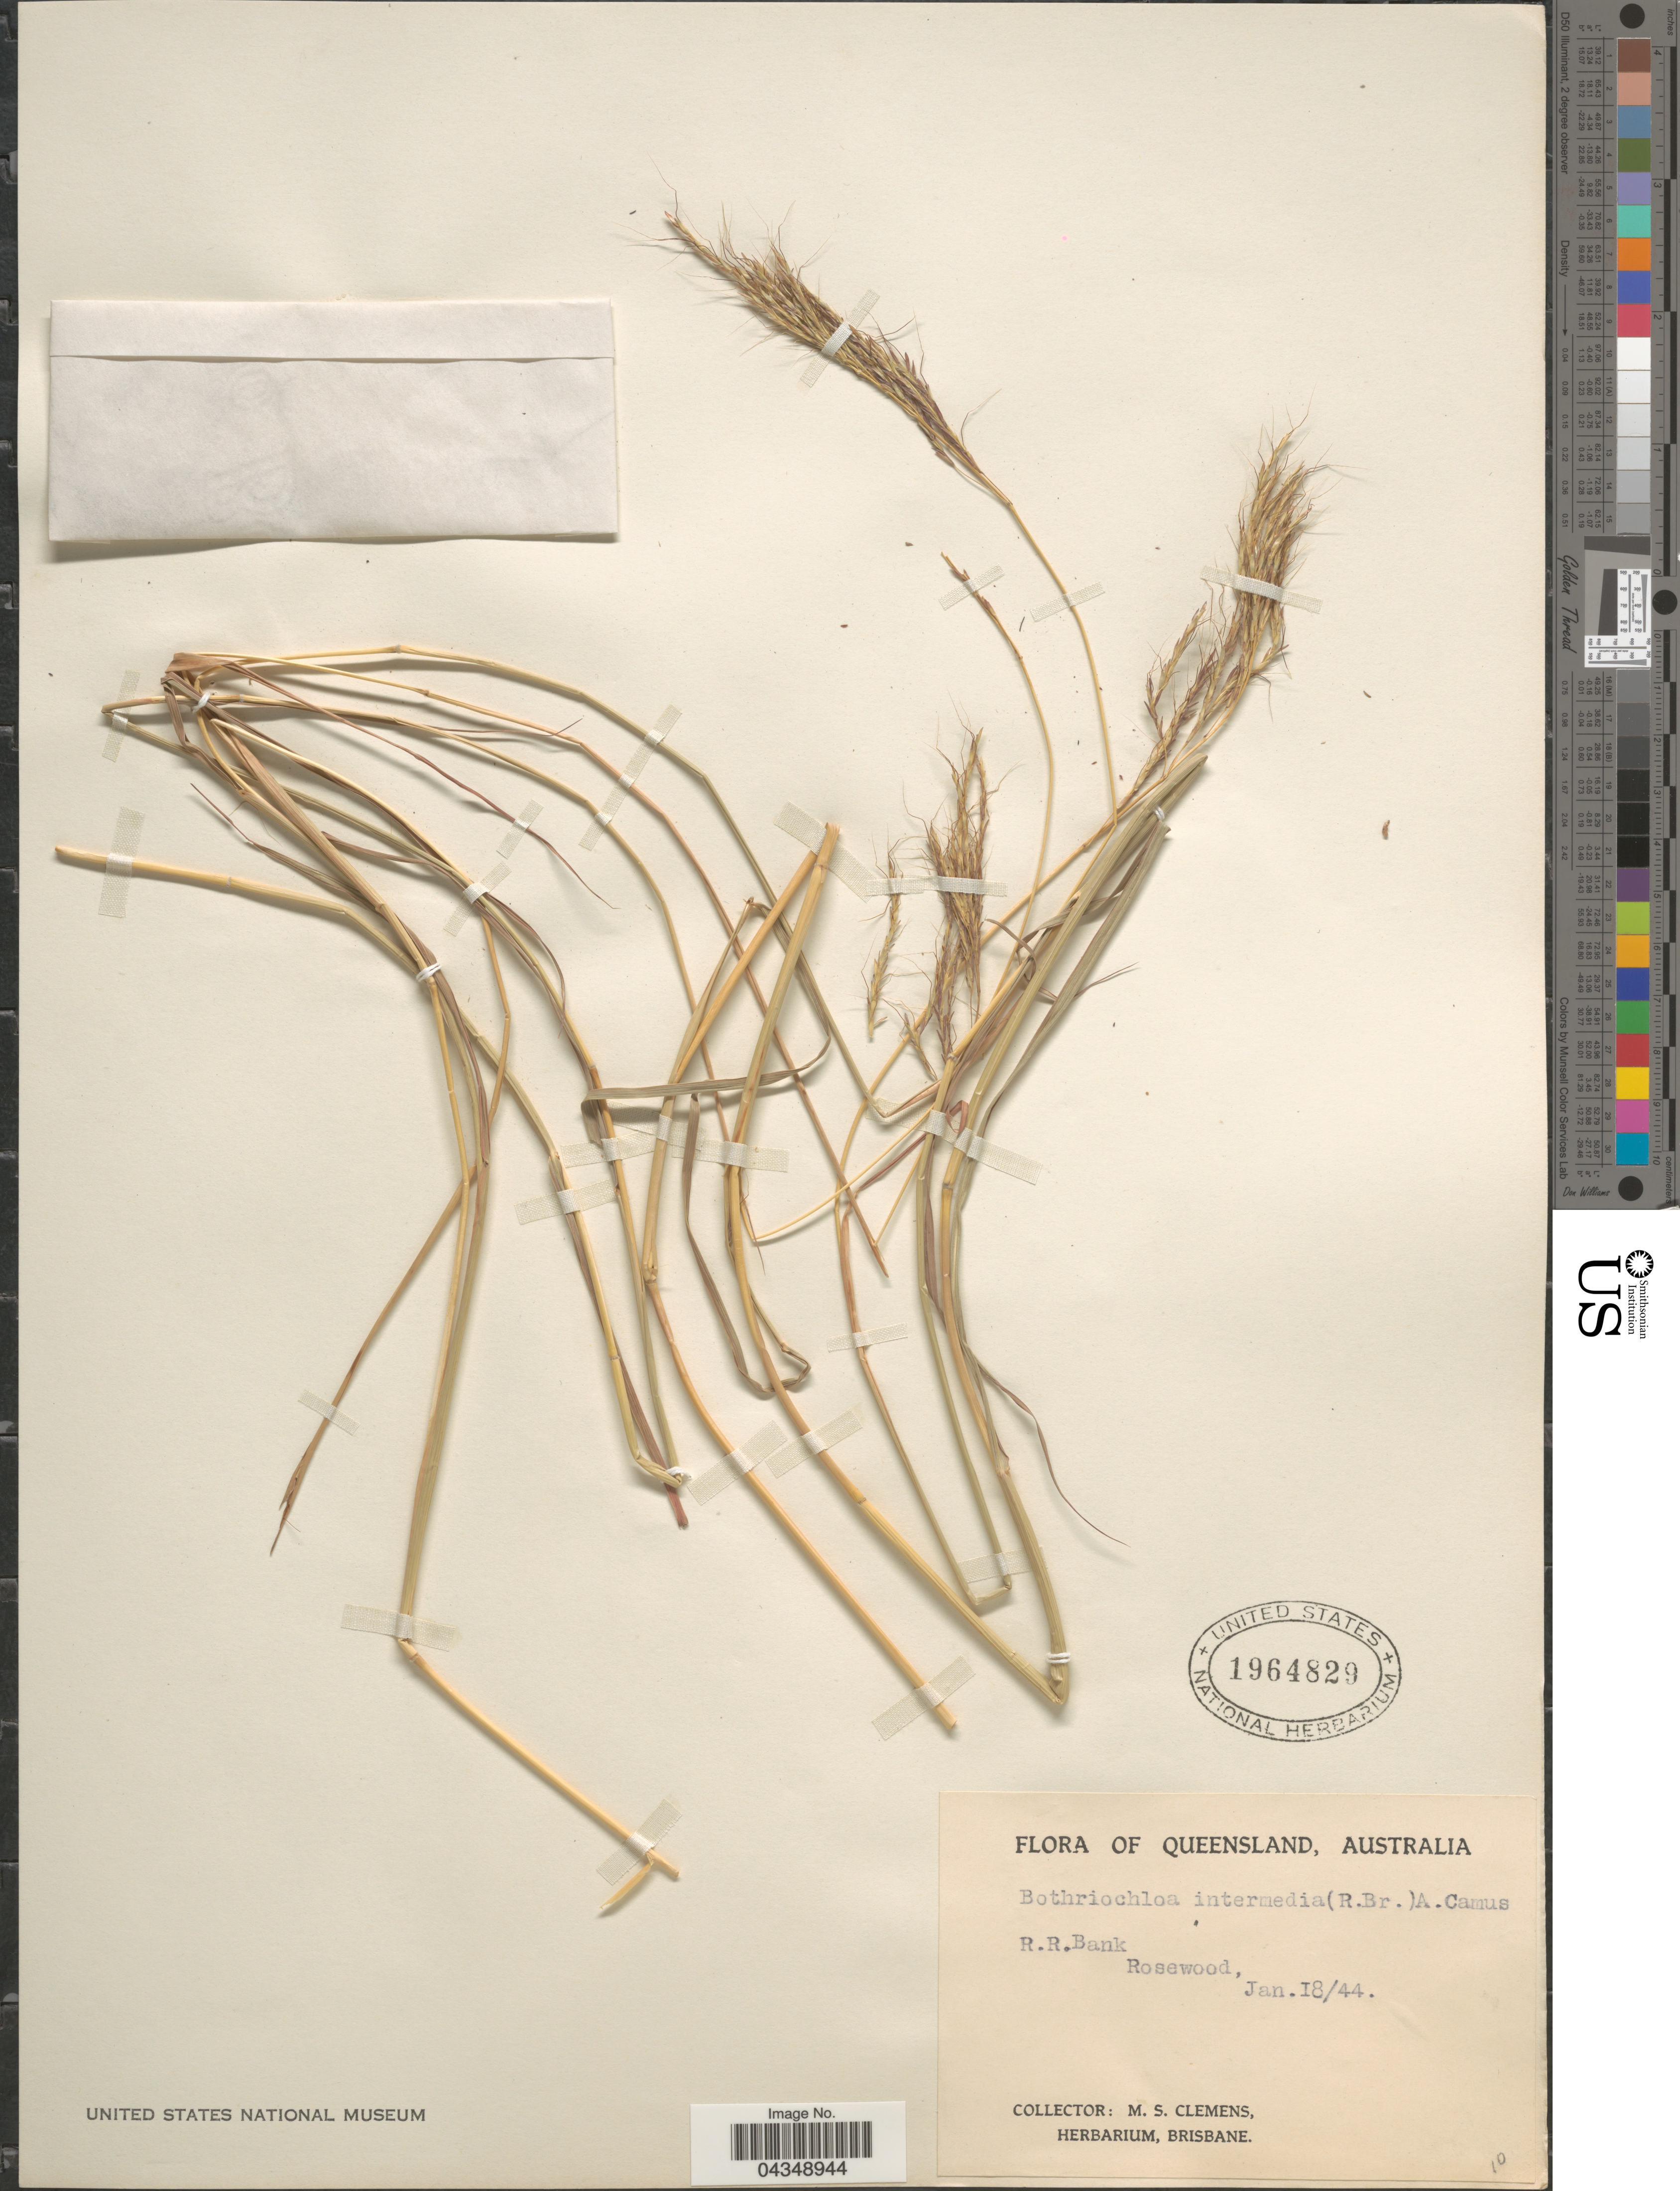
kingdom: Plantae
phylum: Tracheophyta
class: Liliopsida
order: Poales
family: Poaceae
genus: Bothriochloa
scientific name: Bothriochloa bladhii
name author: (Retz.) S.T. Blake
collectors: M. S. Clemens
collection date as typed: Transcribed d/m/y: 18/1/44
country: Australia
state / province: Queensland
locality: R.R. Bank. Rosewood.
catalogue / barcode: US 1964829